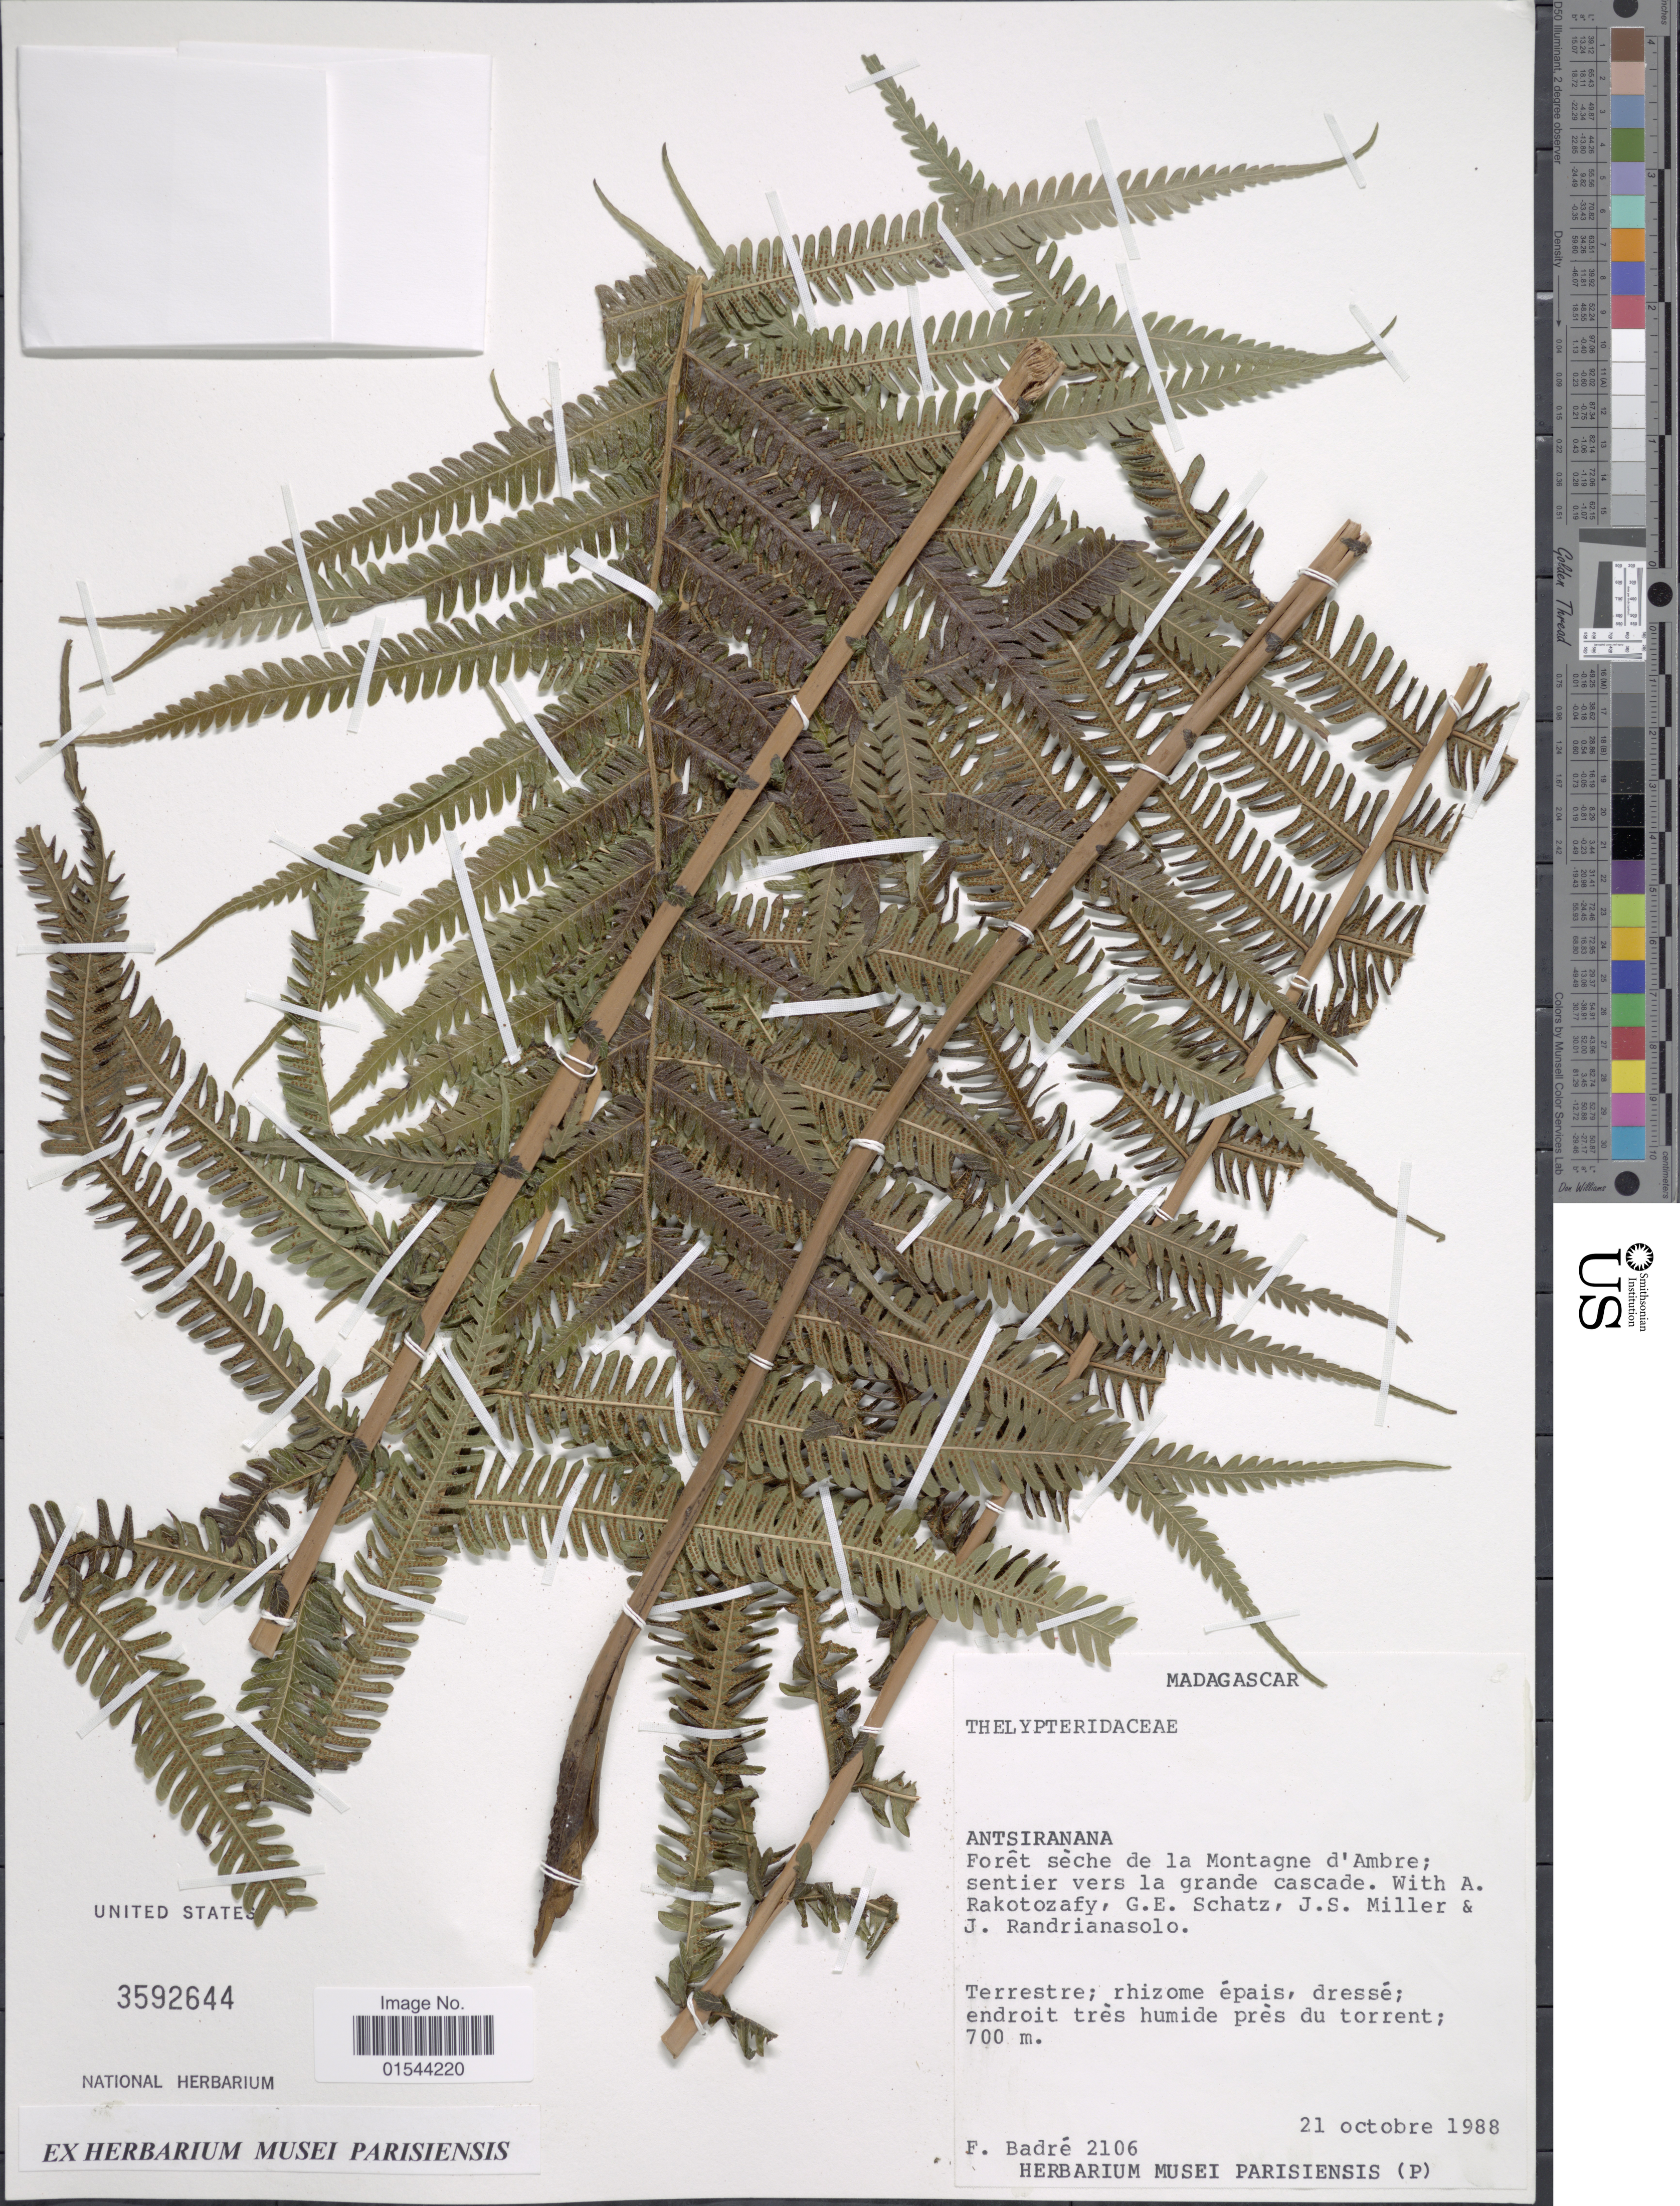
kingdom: Plantae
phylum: Tracheophyta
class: Polypodiopsida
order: Polypodiales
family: Thelypteridaceae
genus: Christella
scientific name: Christella dentata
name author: (Forssk.) Brownsey & Jermy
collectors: F. Badré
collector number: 2106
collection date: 1988-10-21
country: Madagascar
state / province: Diana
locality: Forêt sèche de la Montagne d'Ambre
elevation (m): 700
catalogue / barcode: US 3592644